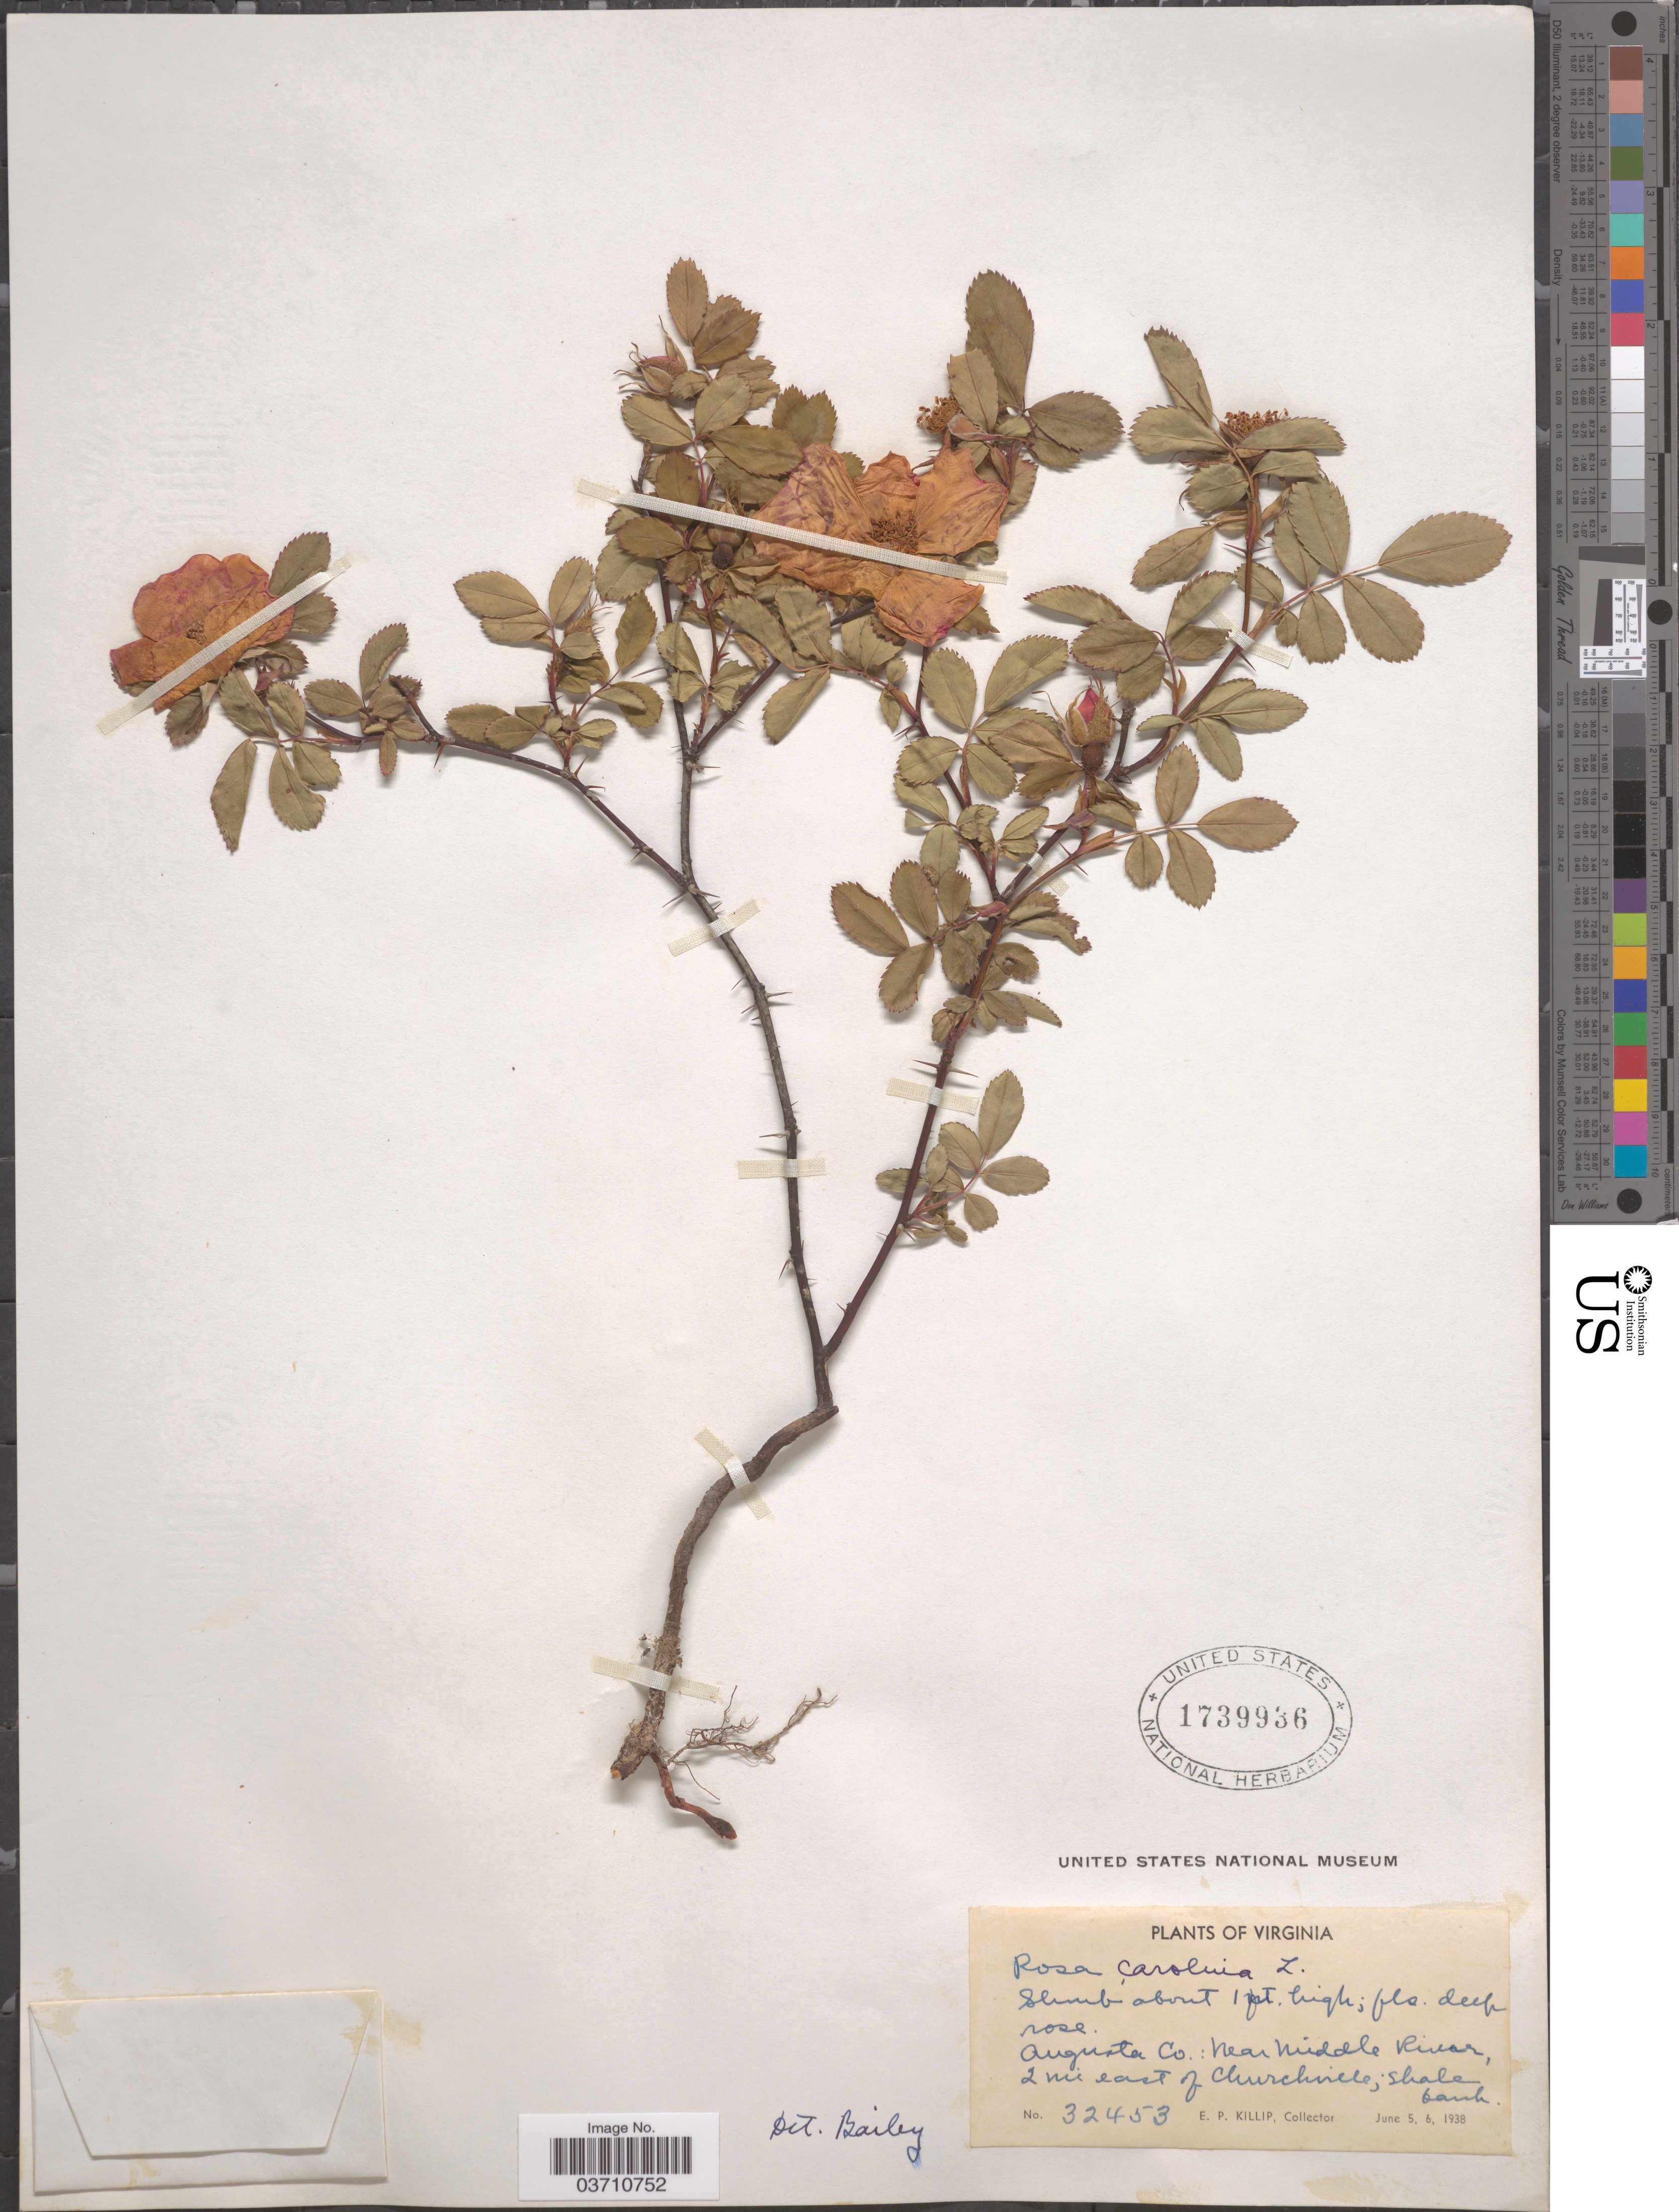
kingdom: Plantae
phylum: Tracheophyta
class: Magnoliopsida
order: Rosales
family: Rosaceae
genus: Rosa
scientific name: Rosa carolina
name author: L.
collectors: E. P. Killip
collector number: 32453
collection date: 1938-06-05/1938-06-06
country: United States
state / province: Virginia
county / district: Augusta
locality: Augusta Co.: Near Middle River, 2 mi east of Churchill.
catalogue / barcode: US 1739936